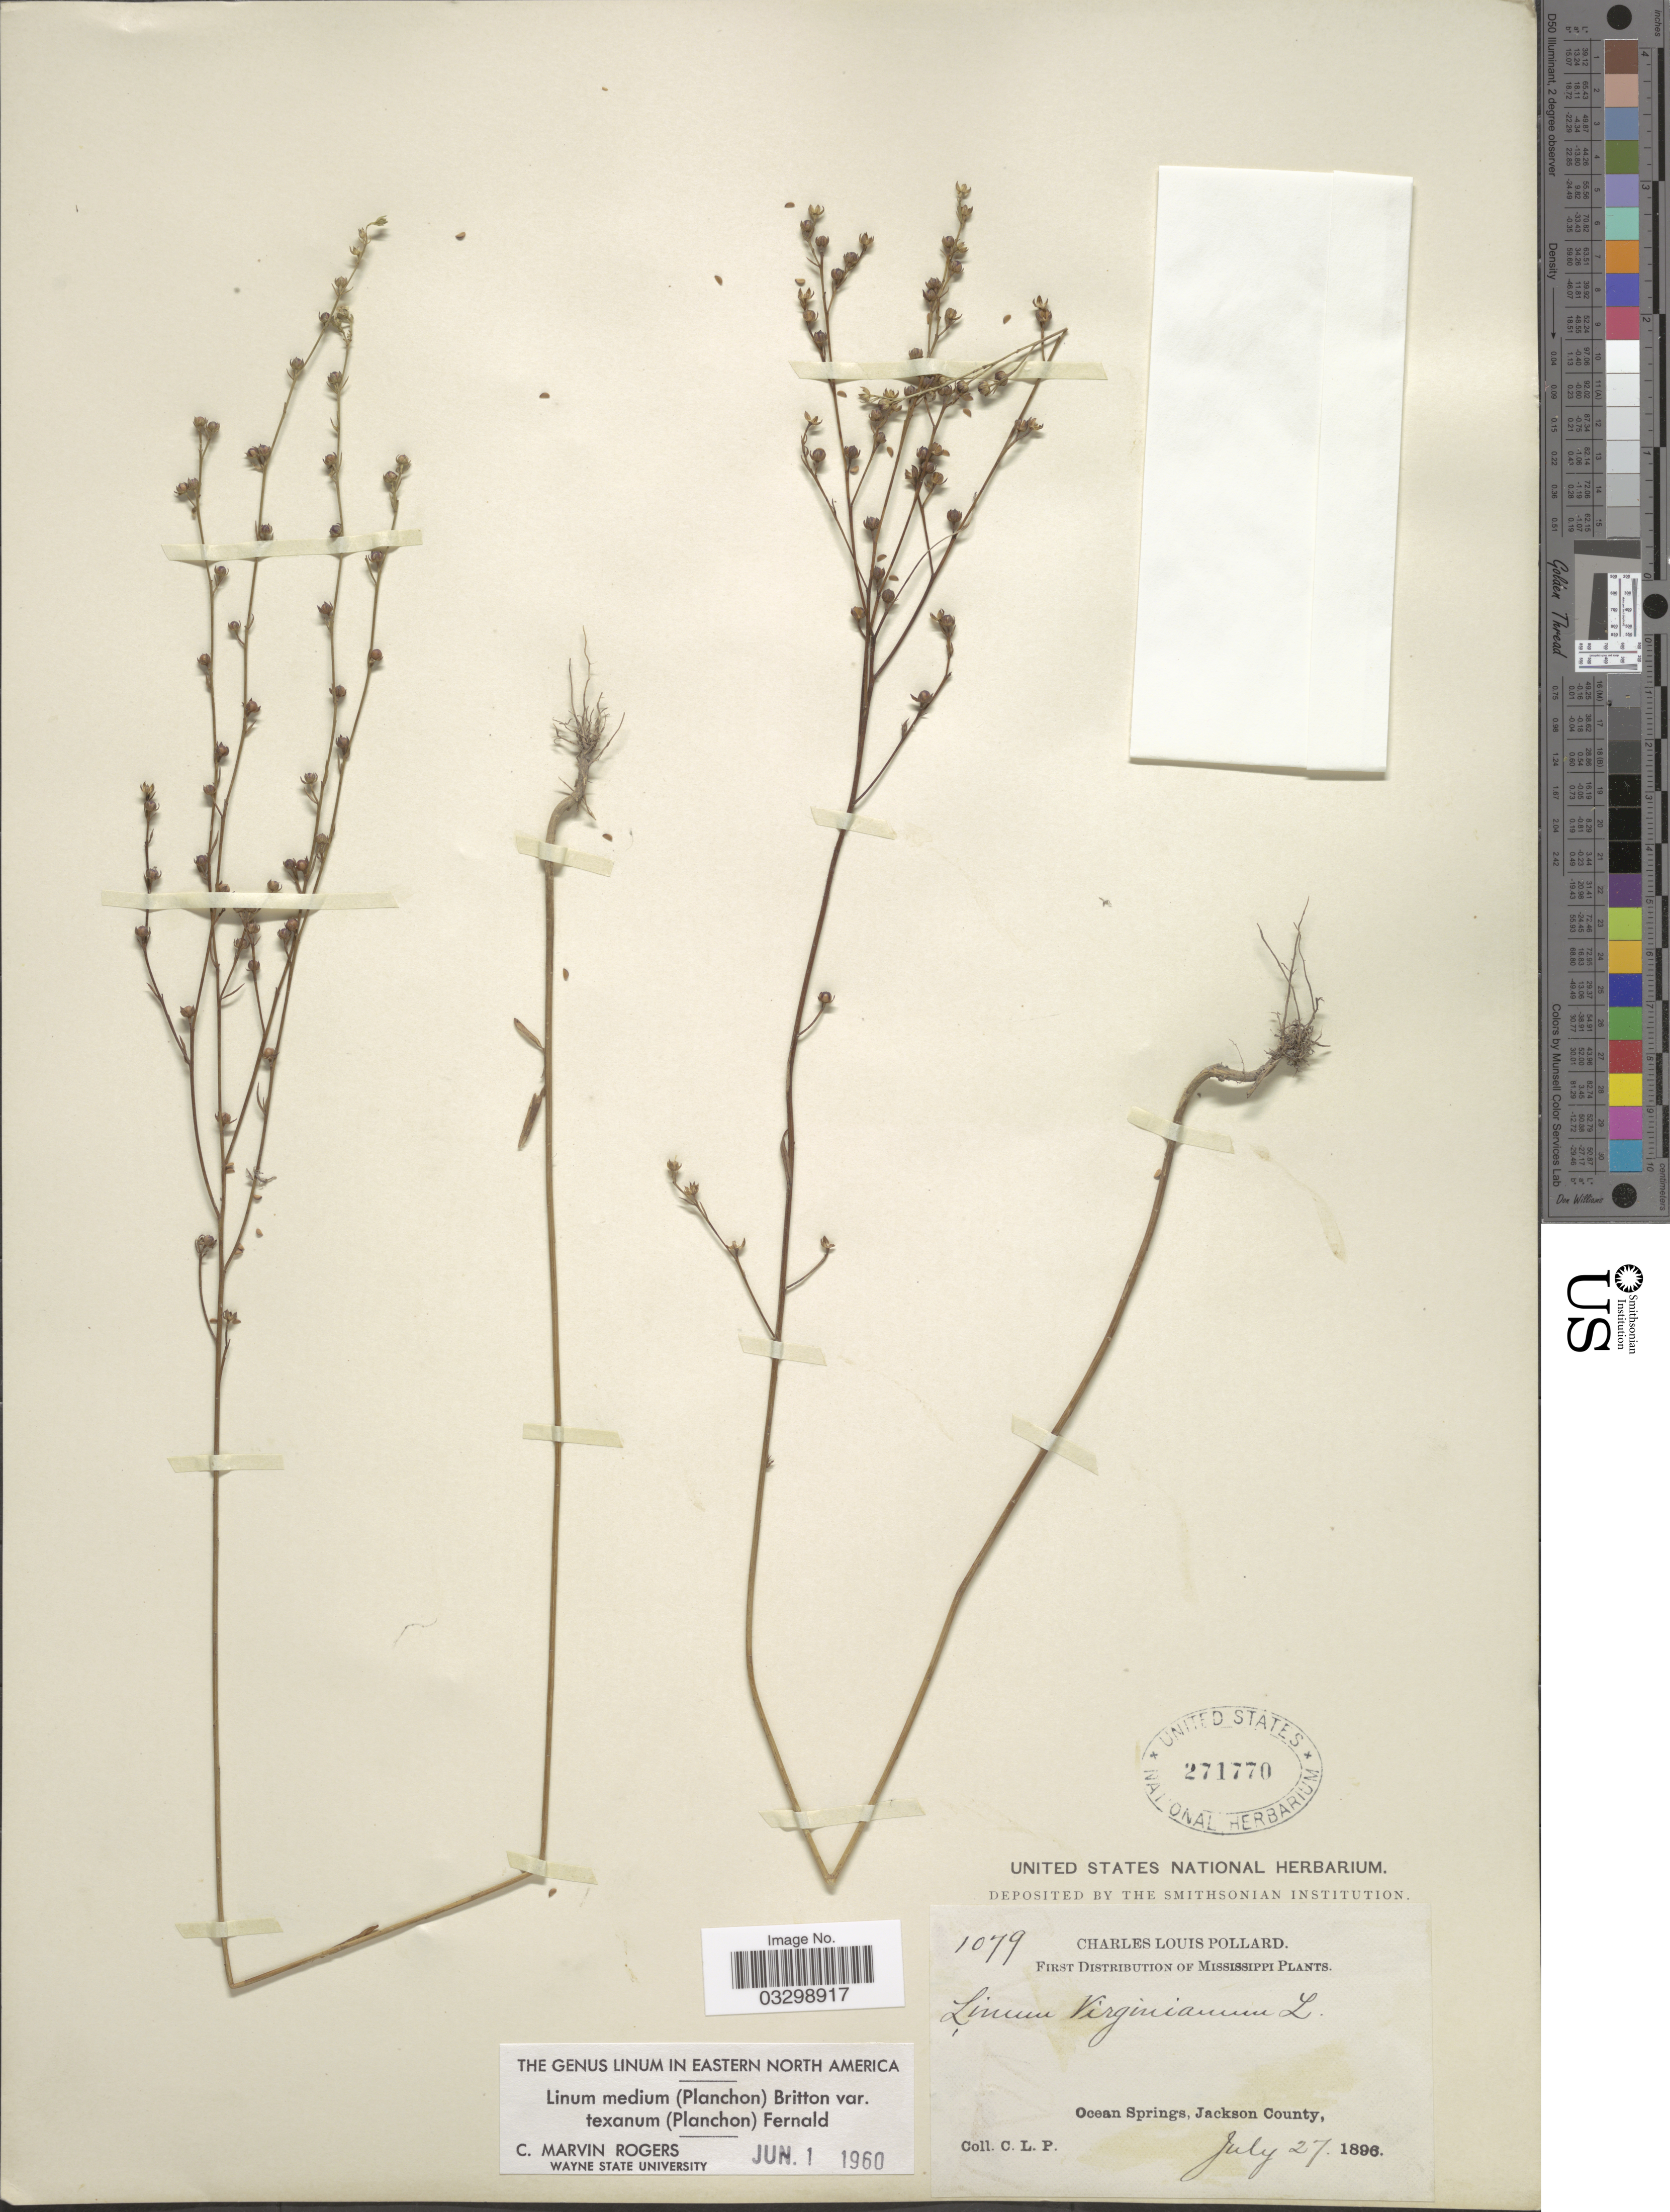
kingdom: Plantae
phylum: Tracheophyta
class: Magnoliopsida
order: Malpighiales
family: Linaceae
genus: Linum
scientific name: Linum medium var. texanum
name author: (Planch.) Fernald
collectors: C. L. Pollard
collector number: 1079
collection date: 1896-07-27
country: United States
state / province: Mississippi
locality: Ocean Springs, Jackson County.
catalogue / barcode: US 271770